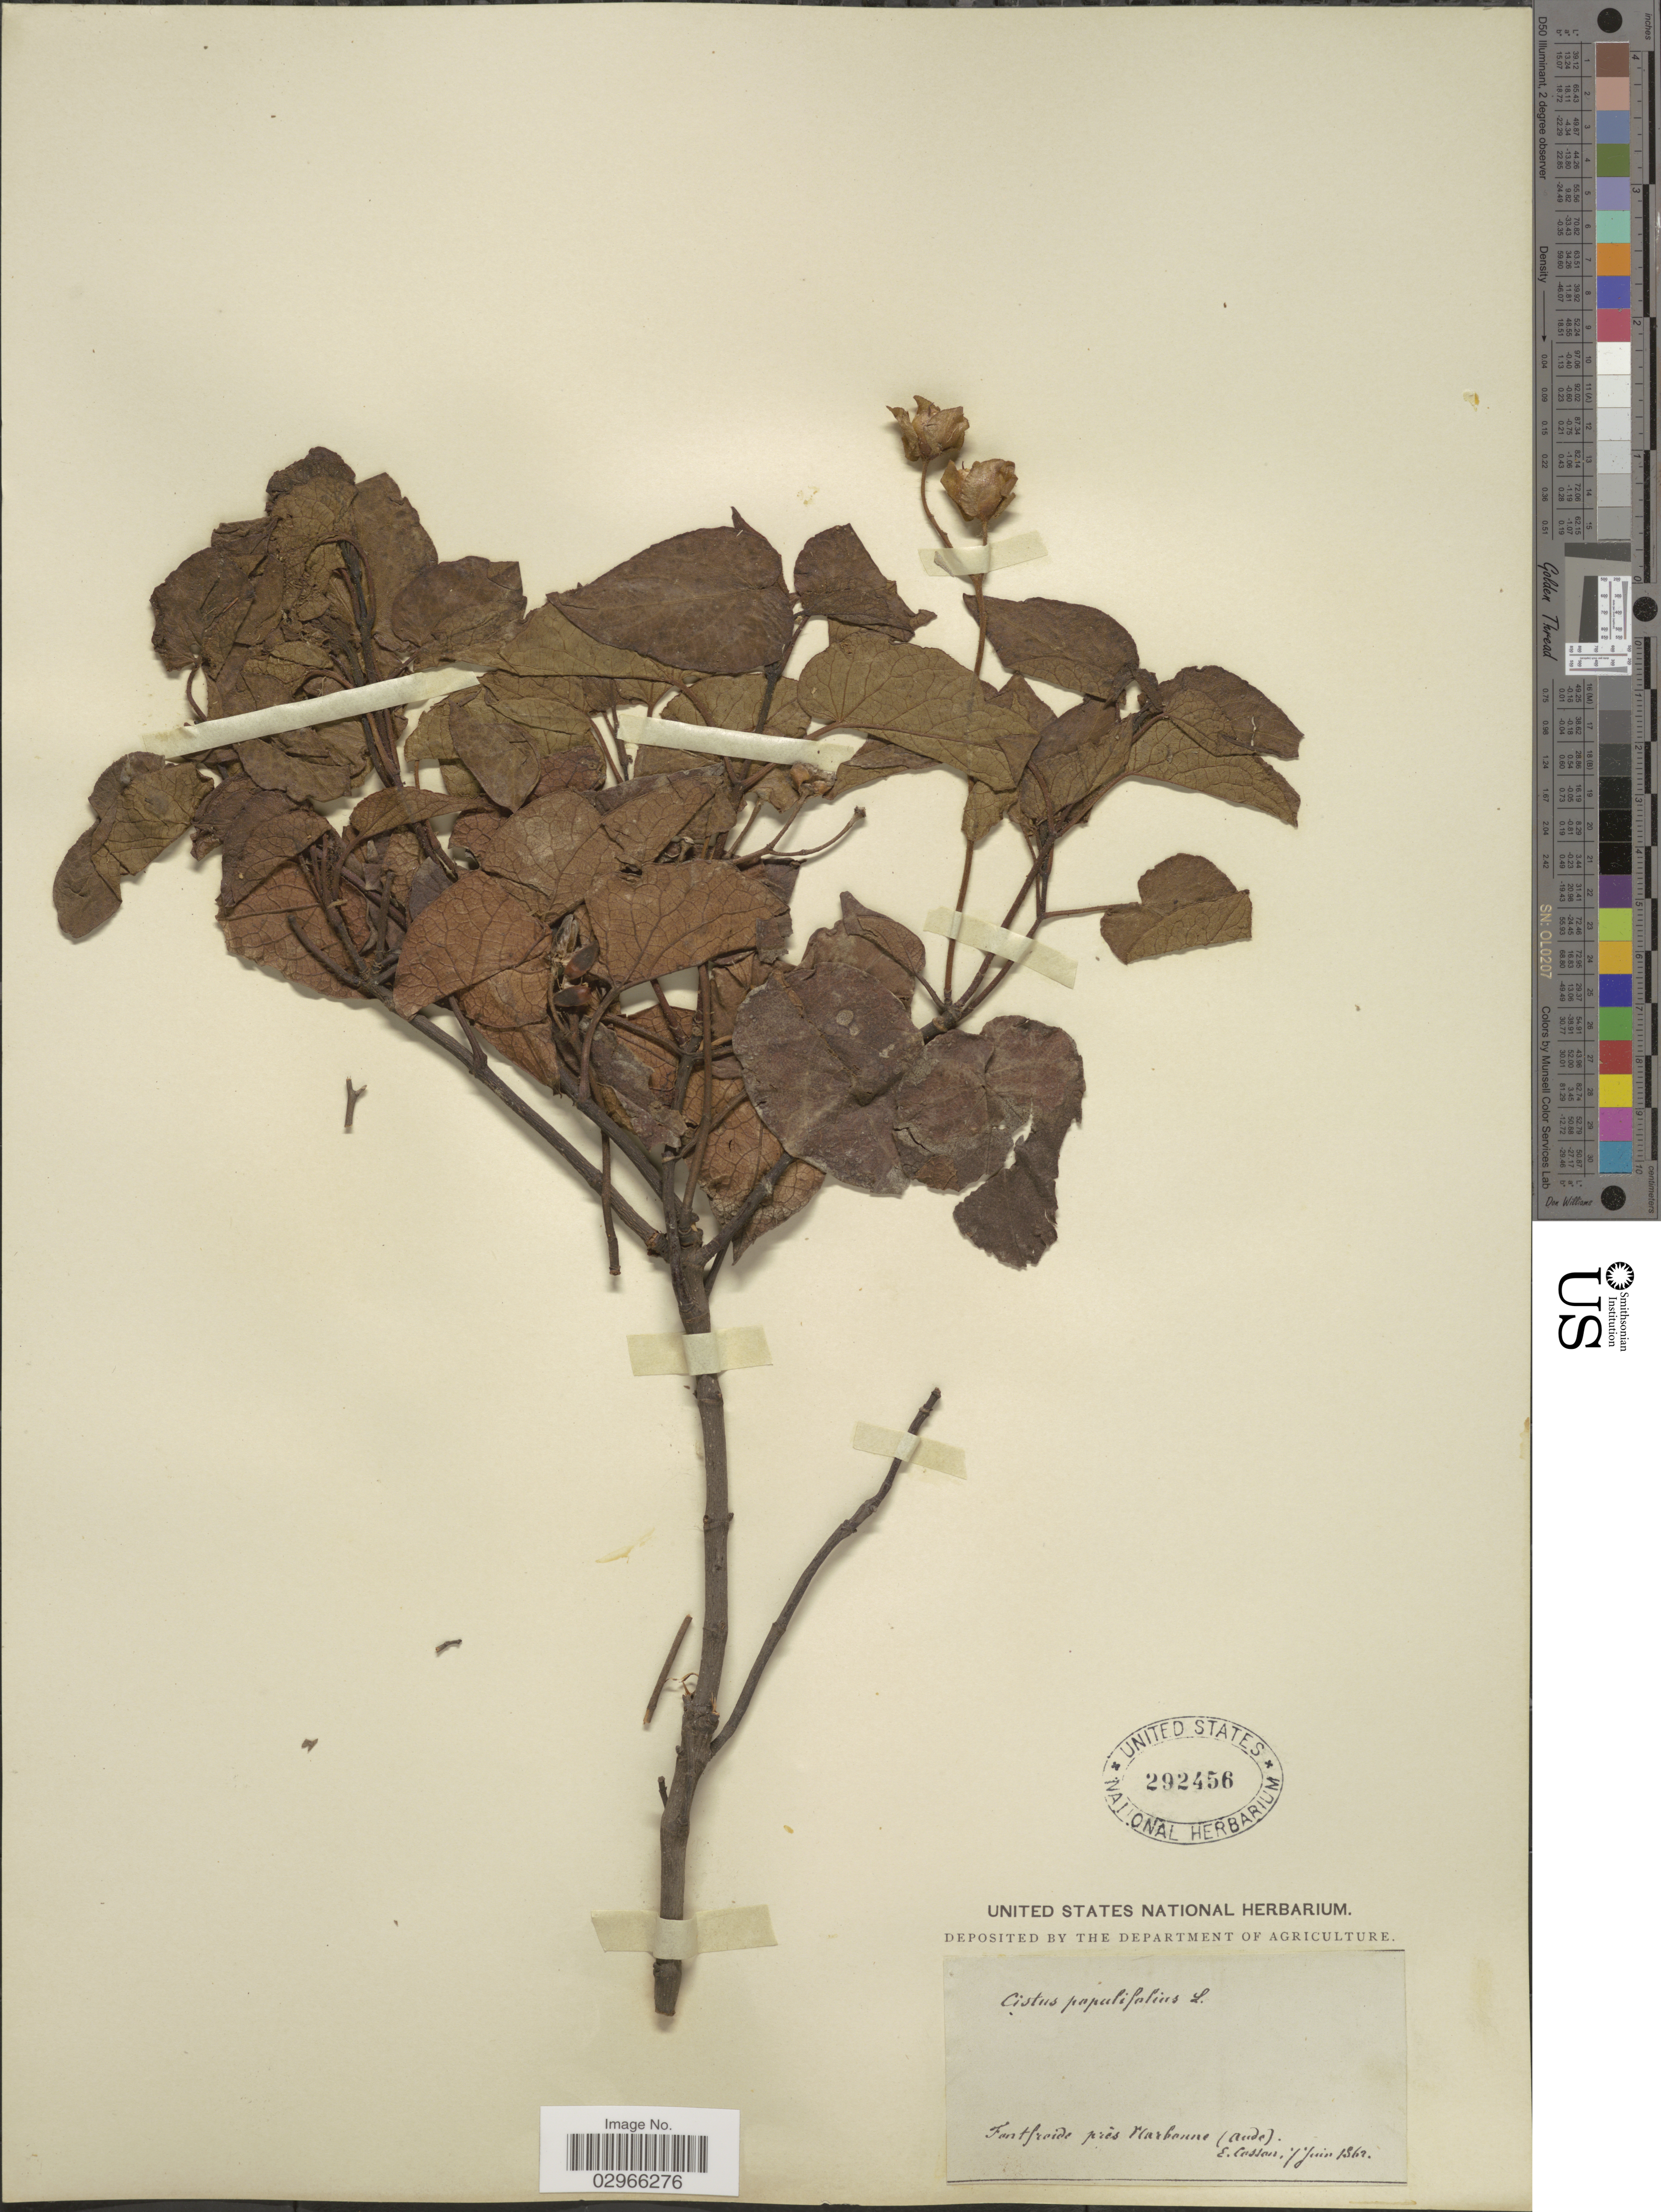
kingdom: Plantae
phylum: Tracheophyta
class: Magnoliopsida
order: Malvales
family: Cistaceae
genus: Cistus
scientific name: Cistus populifolius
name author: L.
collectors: E. Cosson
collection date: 1862-06-07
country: France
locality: Fontfroide prés Marbonne (Ande). [interpreted]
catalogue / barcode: US 292456